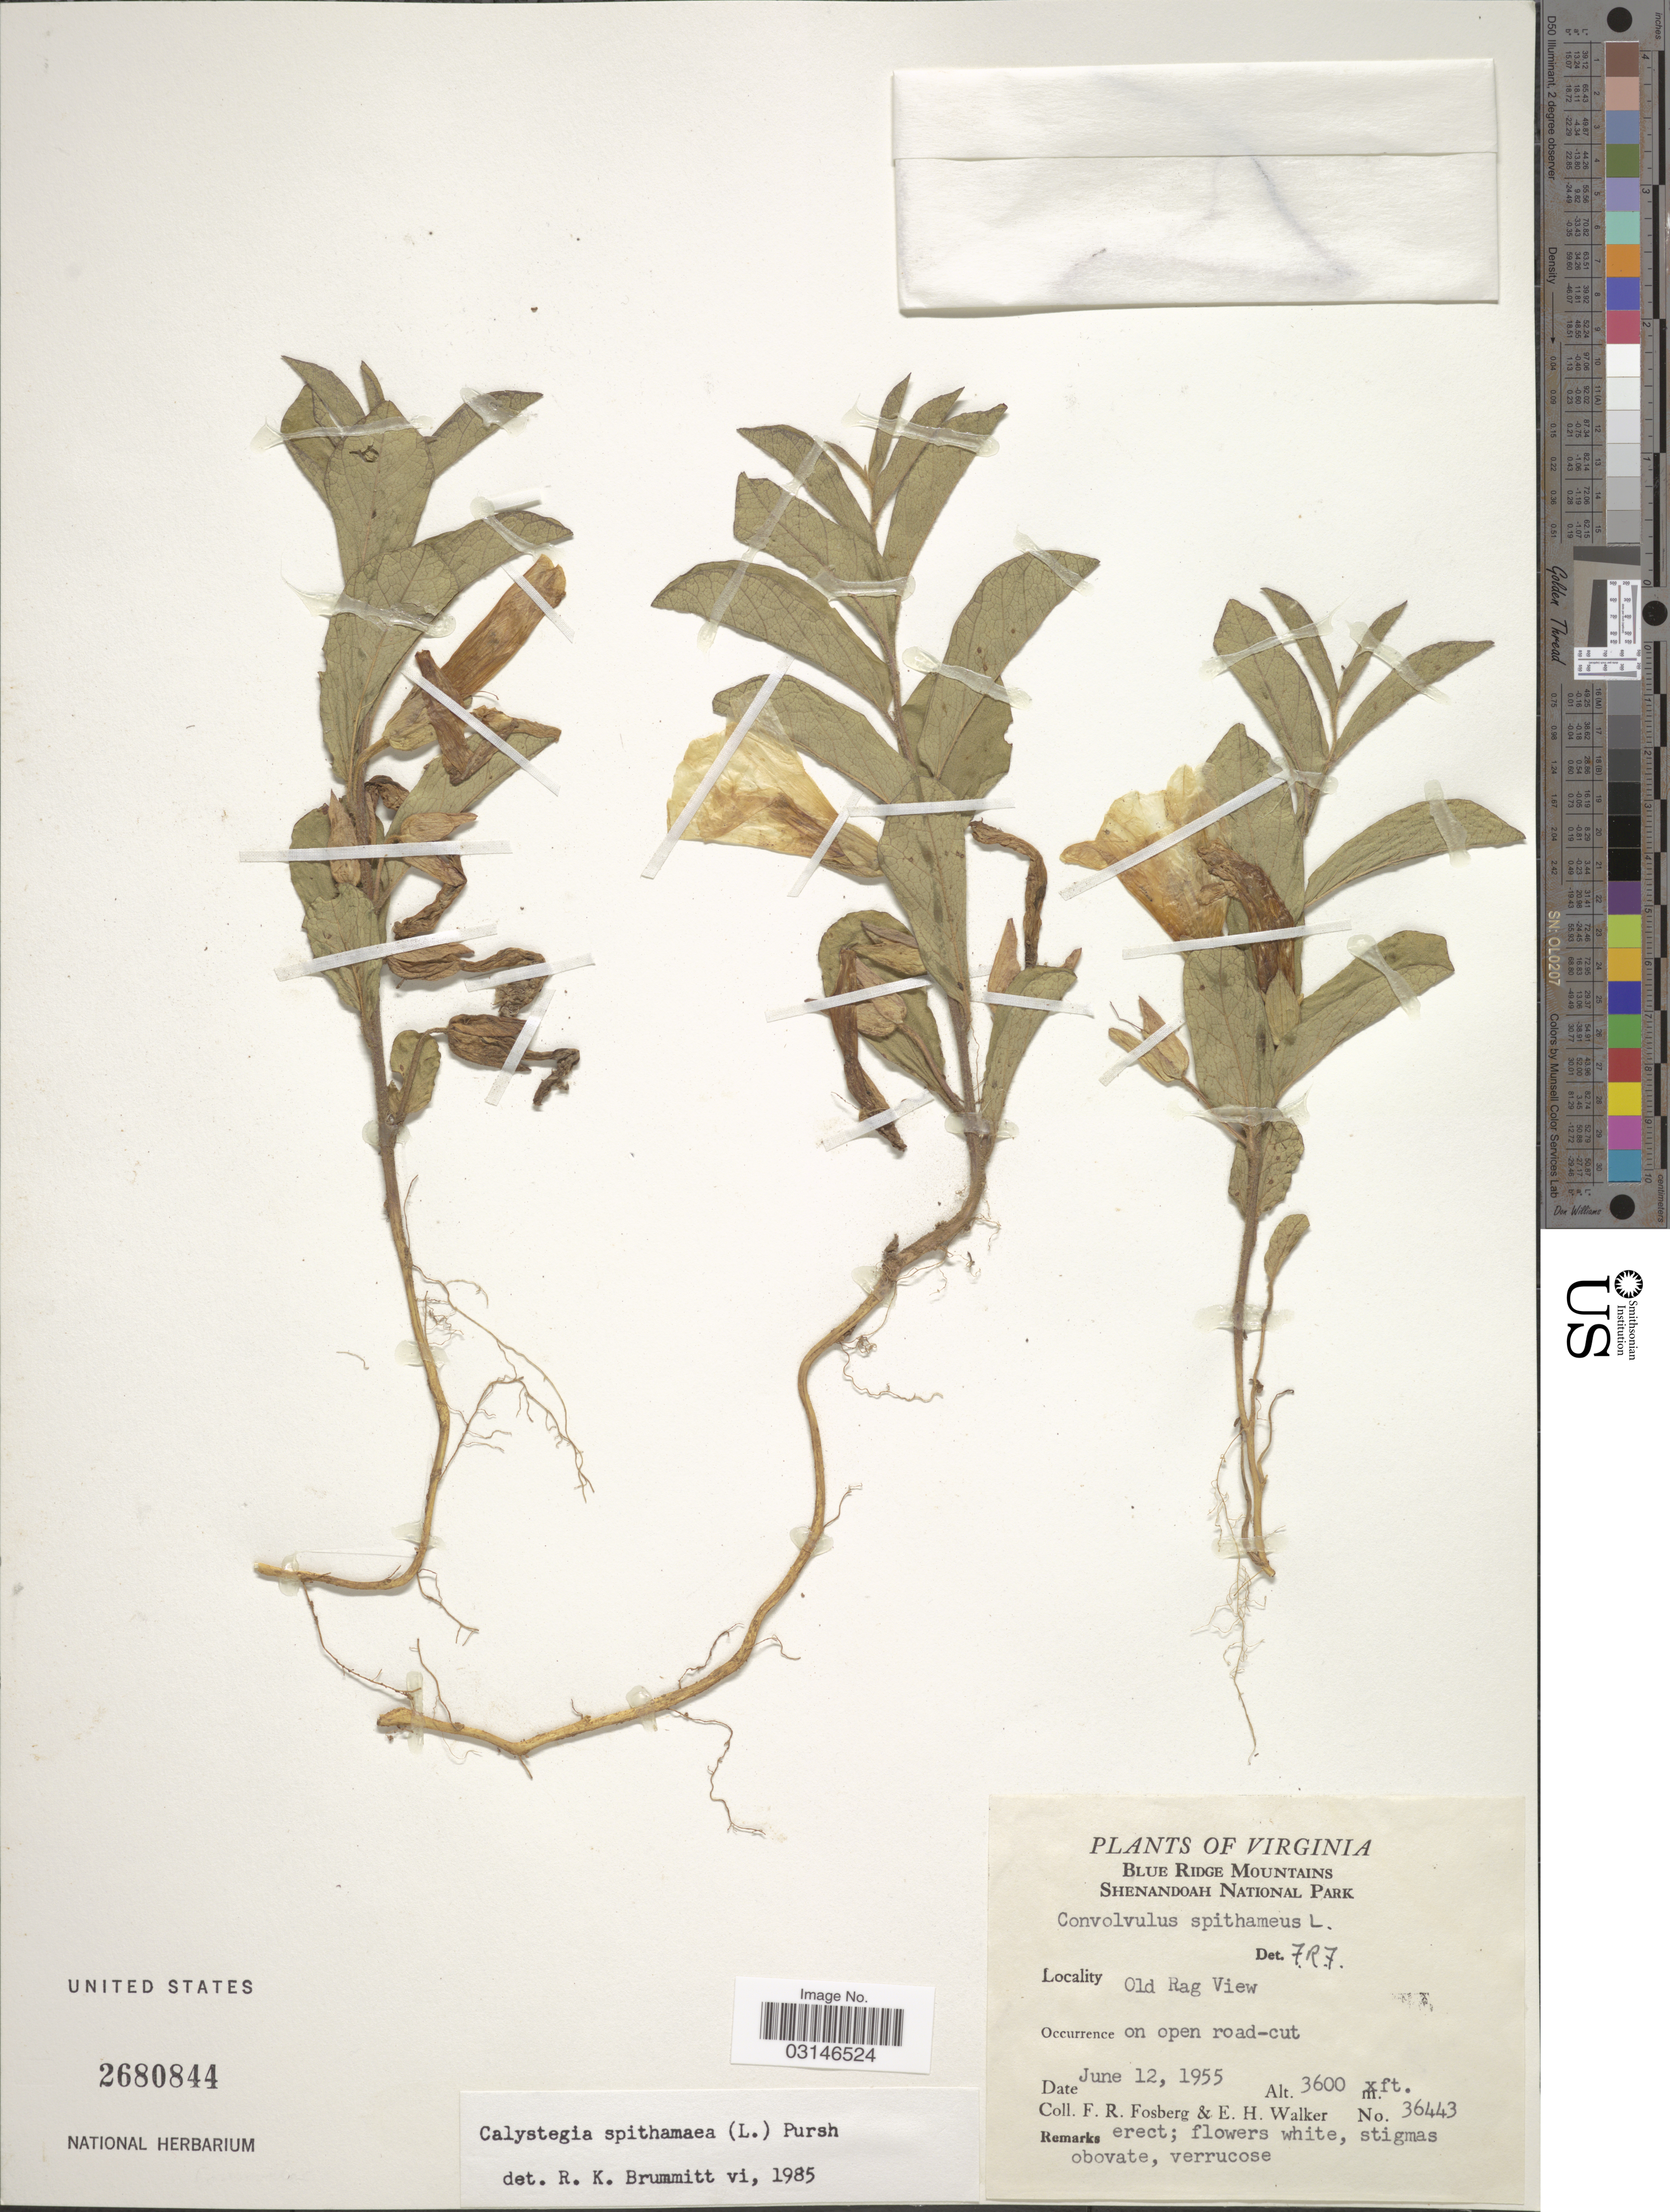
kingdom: Plantae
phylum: Tracheophyta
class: Magnoliopsida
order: Solanales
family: Convolvulaceae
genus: Calystegia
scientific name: Calystegia spithamaea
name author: (L.) Pursh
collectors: F. R. Fosberg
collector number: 36443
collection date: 1955-06-12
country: United States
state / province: Virginia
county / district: Madison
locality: Blue Ridge Mountains, Shenandoah National Park, Old Rag View.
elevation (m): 1097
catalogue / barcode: US 2680844